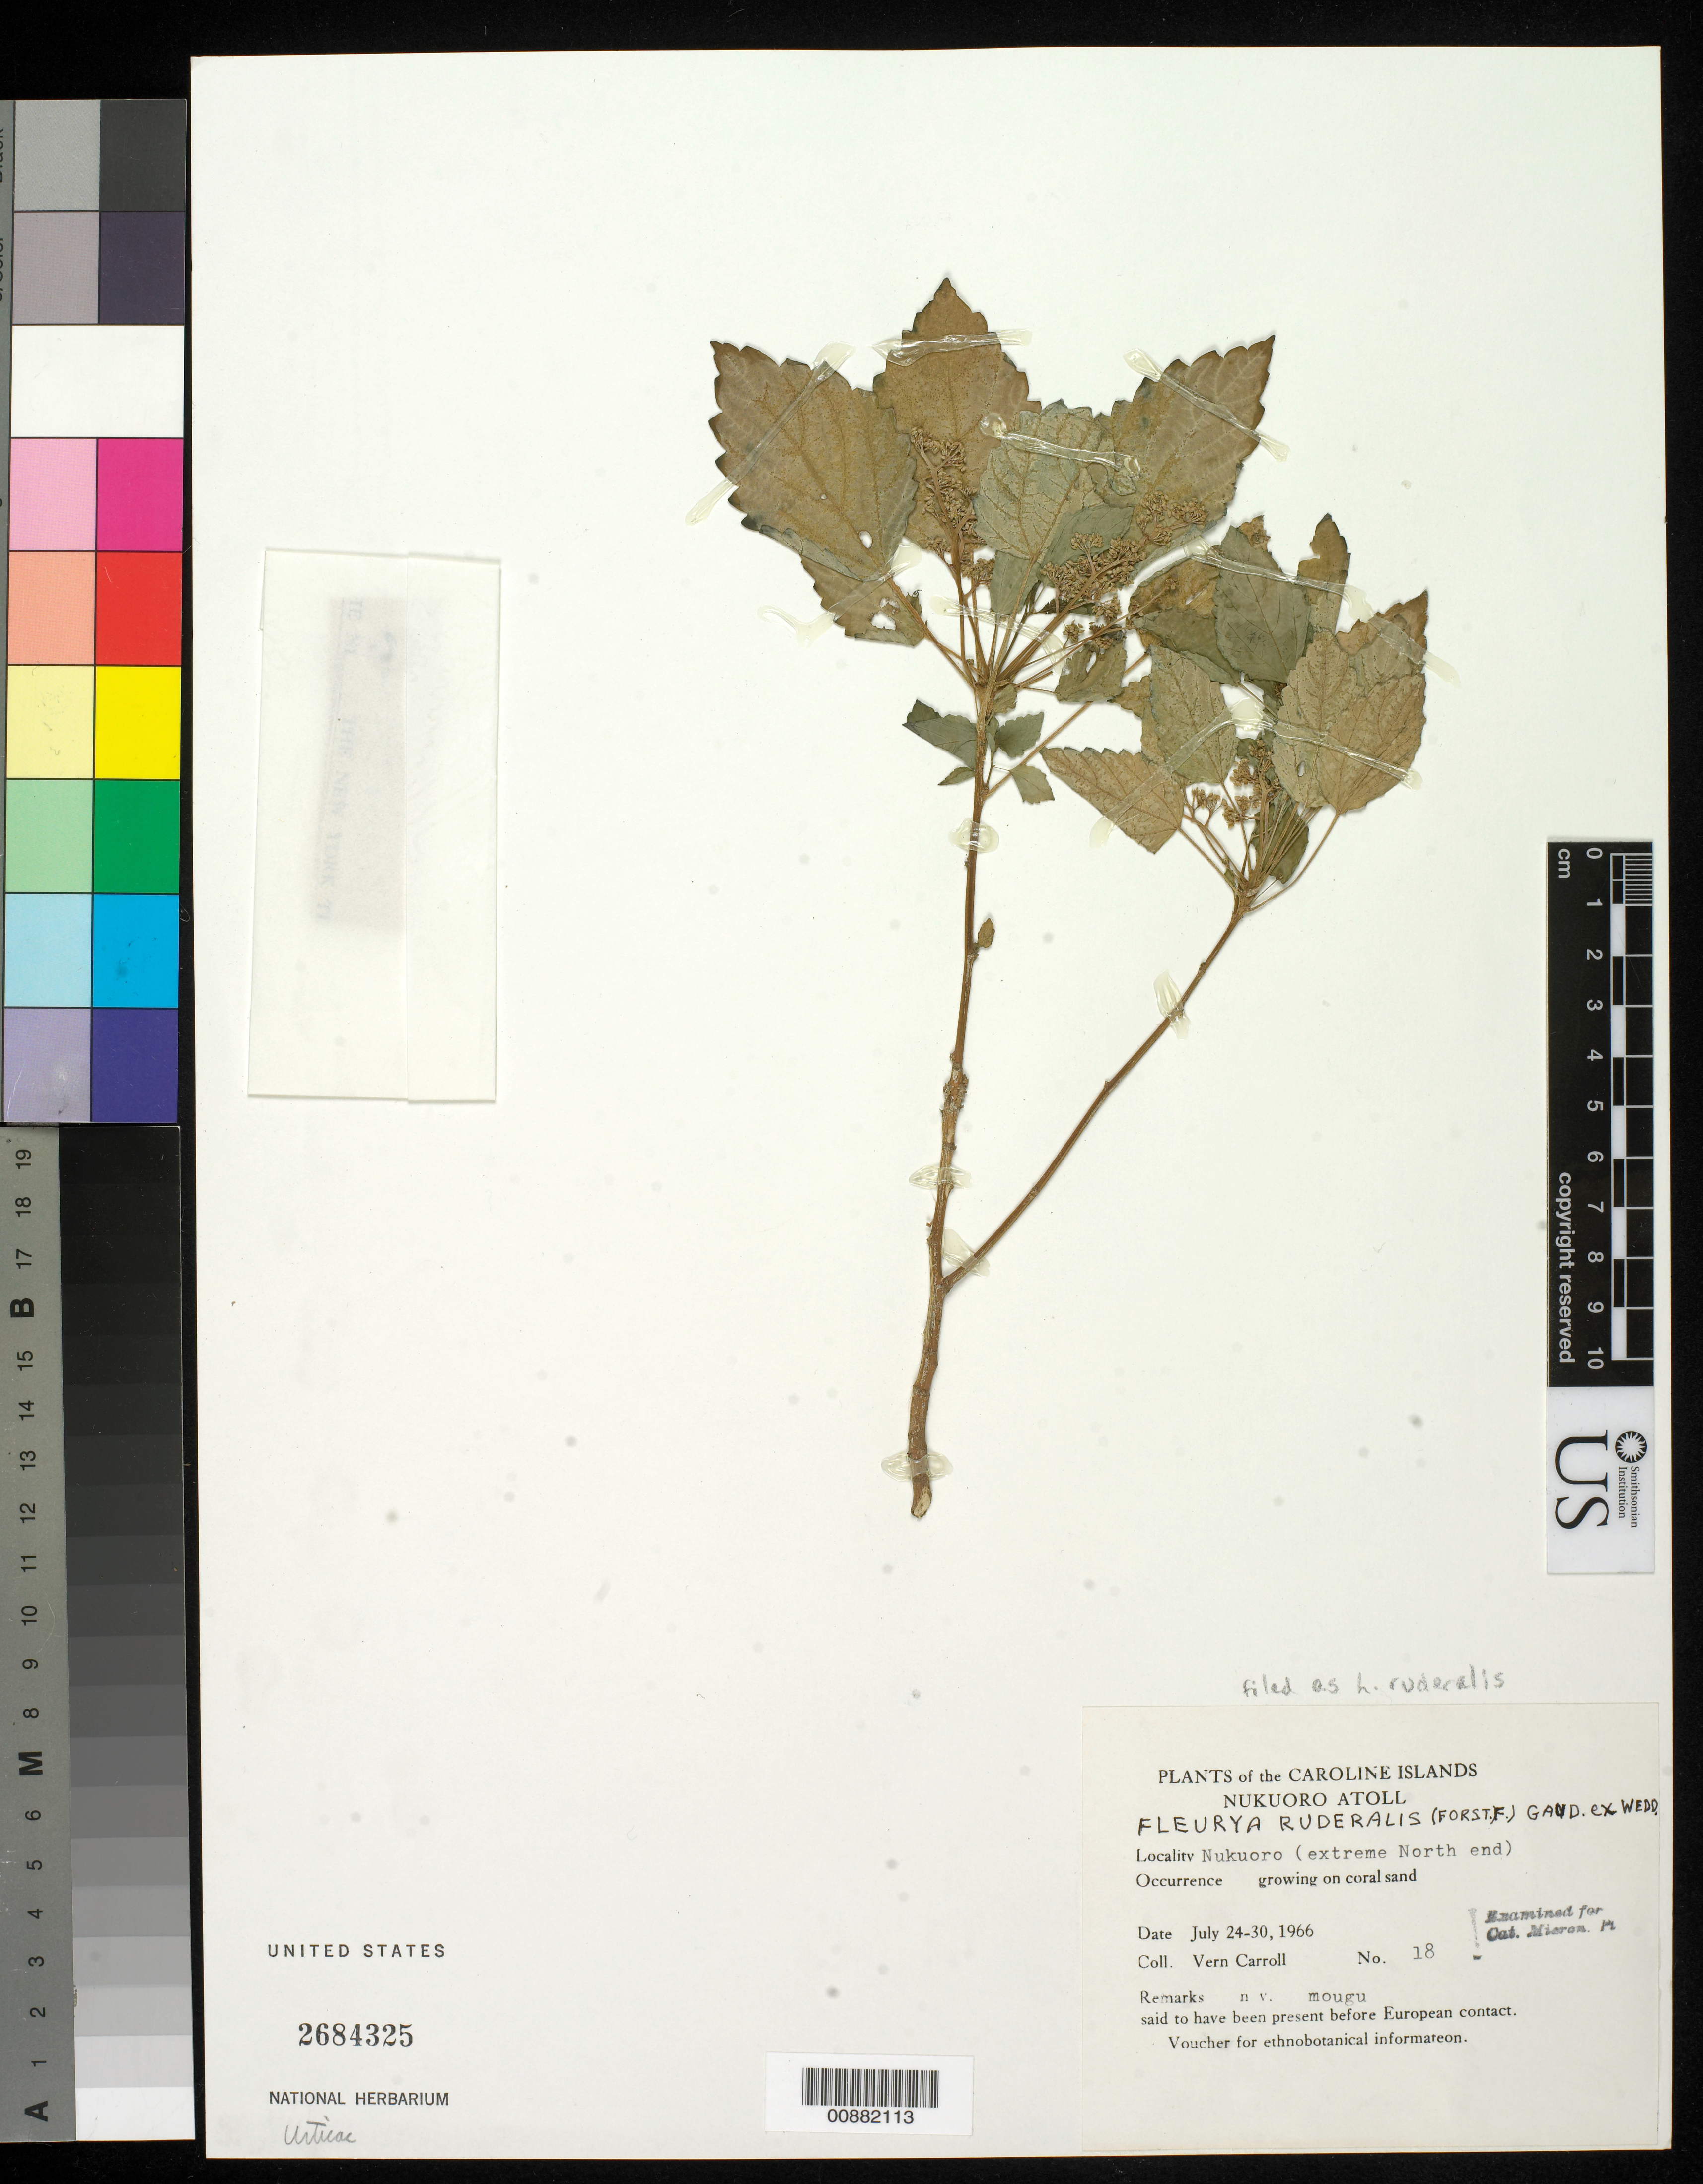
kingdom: Plantae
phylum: Tracheophyta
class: Magnoliopsida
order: Rosales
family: Urticaceae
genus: Laportea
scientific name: Laportea ruderalis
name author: (G. Forst.) Chew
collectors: V. Carroll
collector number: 18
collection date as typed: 24 Jul 1966 to 30 Jul 1966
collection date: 1966-07-24/1966-07-30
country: Micronesia, Federated States of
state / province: Pohnpei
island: Nukuoro Atoll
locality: Nukuoro (extreme north end)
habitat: growing on coral sand.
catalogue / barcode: US 2684325